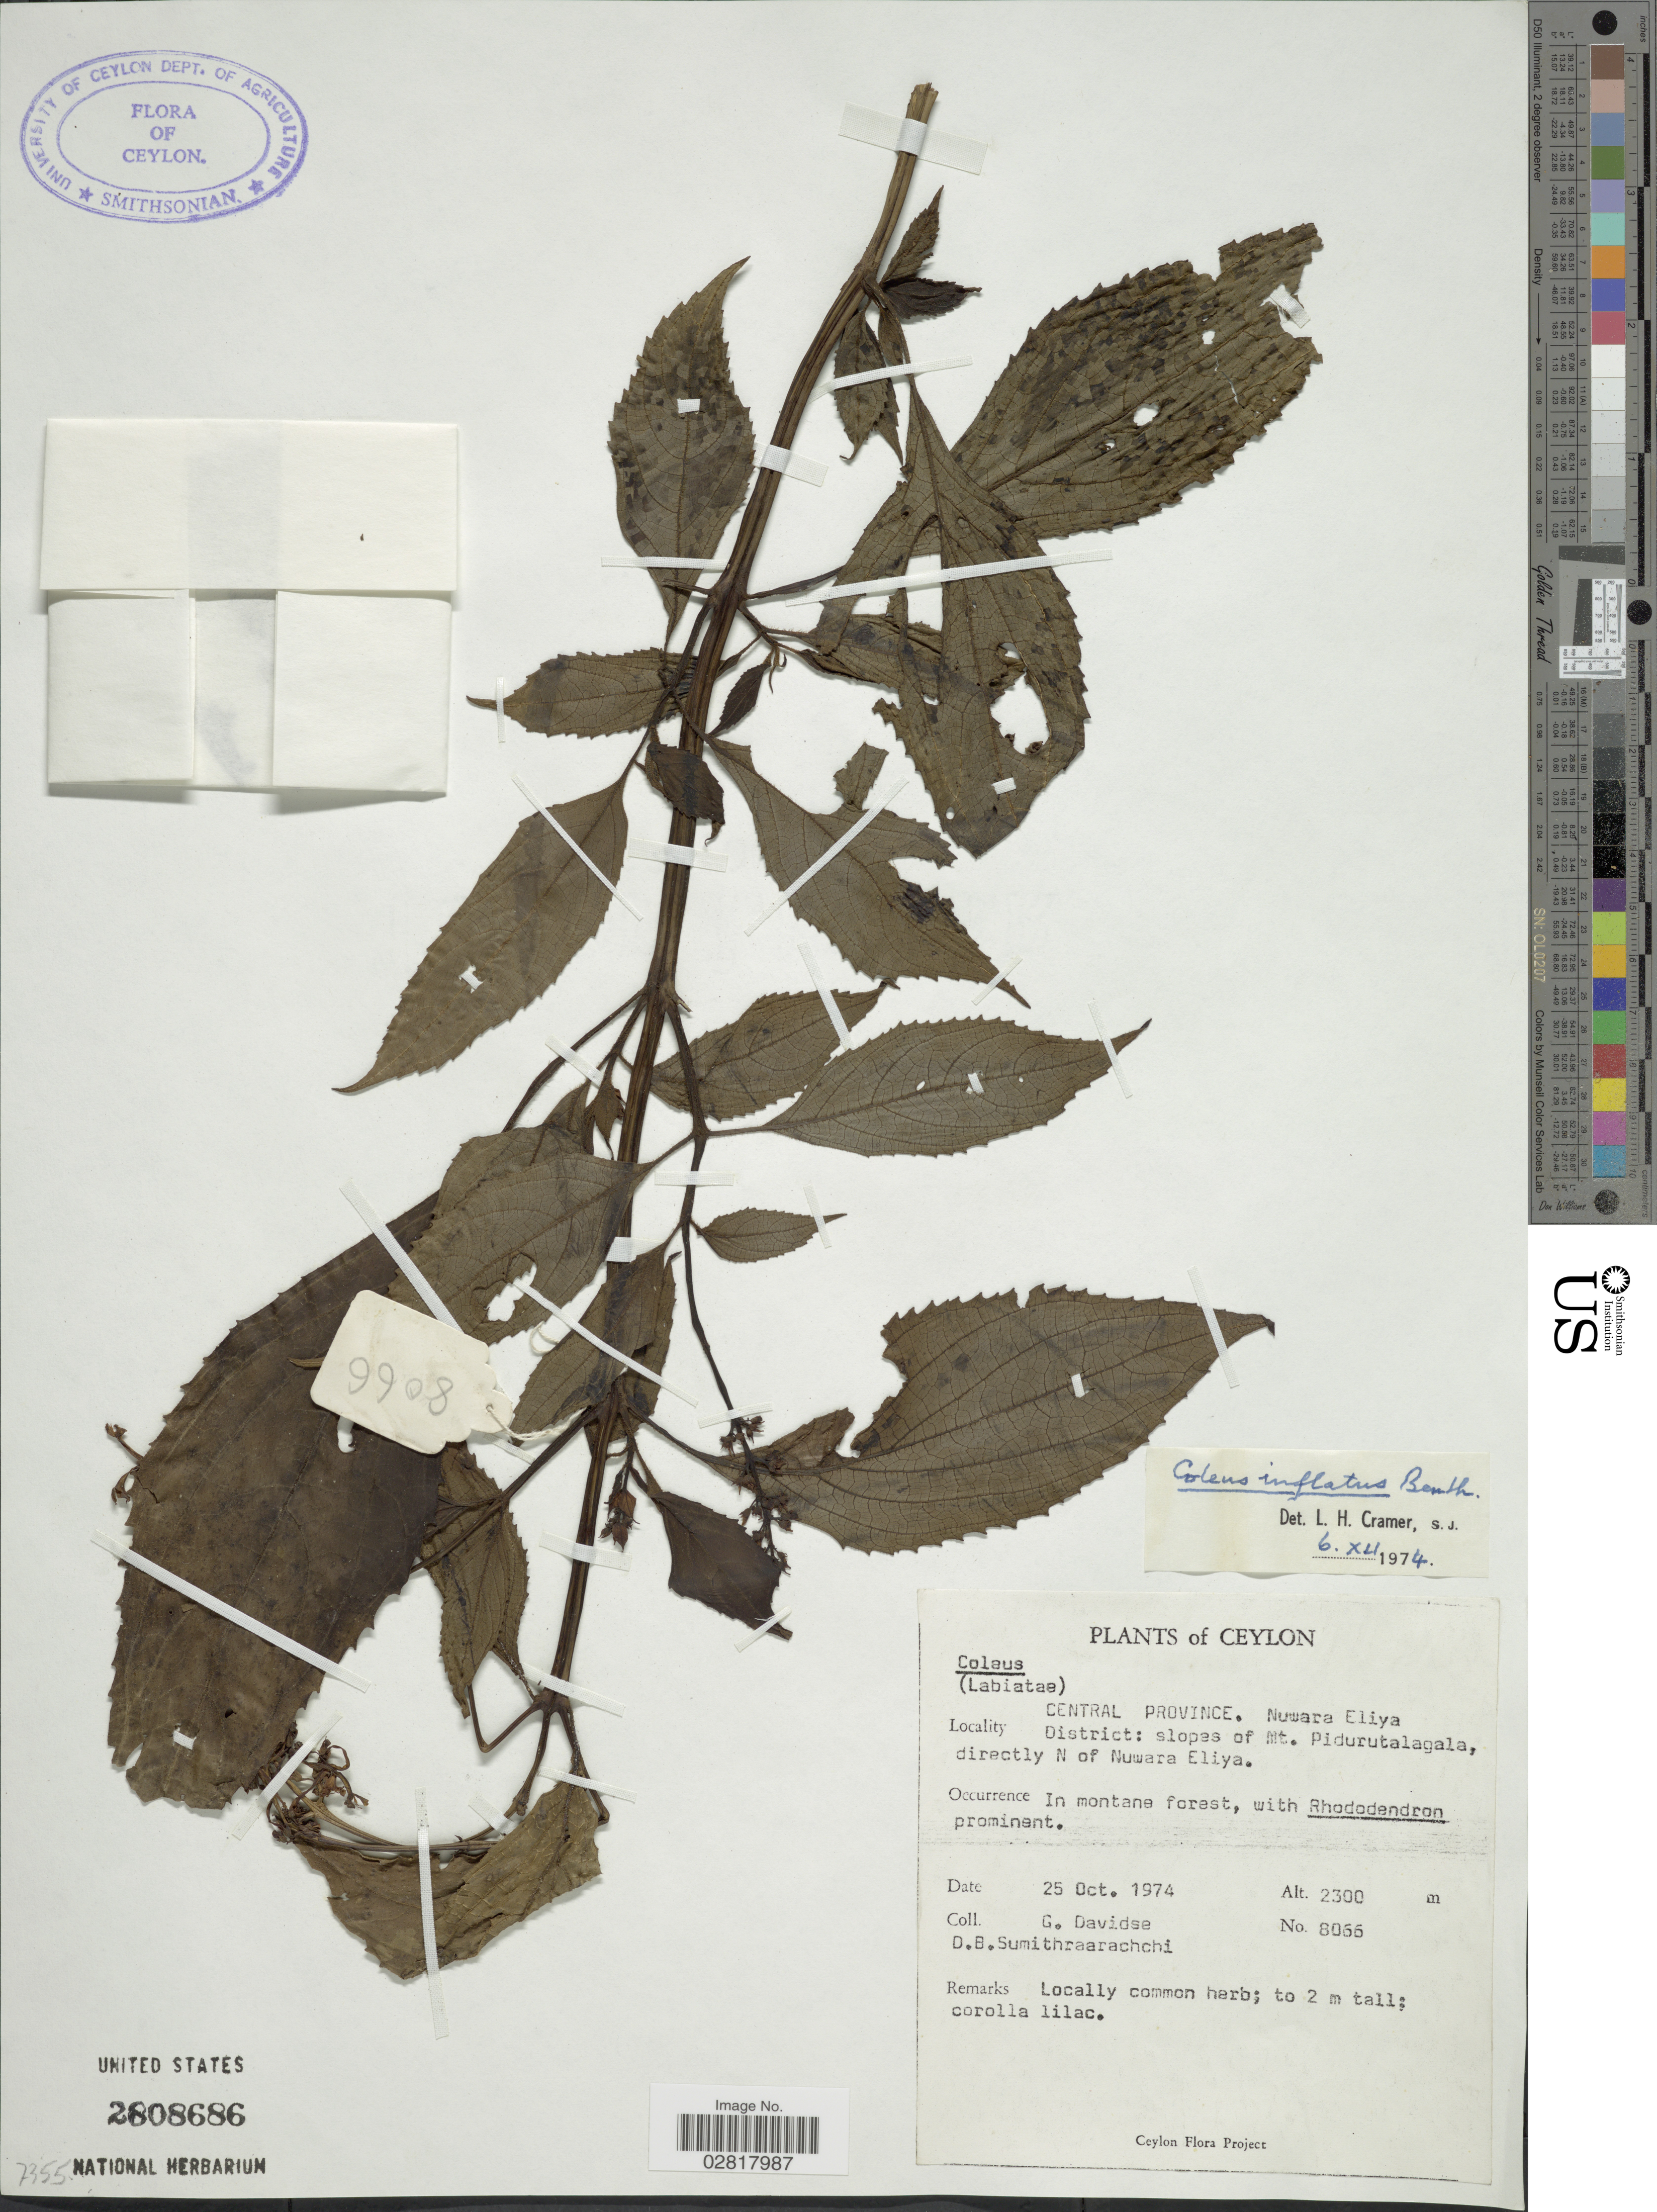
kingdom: Plantae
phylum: Tracheophyta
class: Magnoliopsida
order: Lamiales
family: Lamiaceae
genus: Plectranthus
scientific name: Plectranthus inflatus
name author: (Benth.) R.H. Willemse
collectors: G. Davidse & D. B. Sumithraarachchi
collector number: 8066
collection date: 1974-10-25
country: Sri Lanka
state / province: Central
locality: Ceylon, Nuwara Eliya District: slopes of Mt. Pidurutalagala, directly N of Nuwara Eliya.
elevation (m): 2300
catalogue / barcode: US 2808686